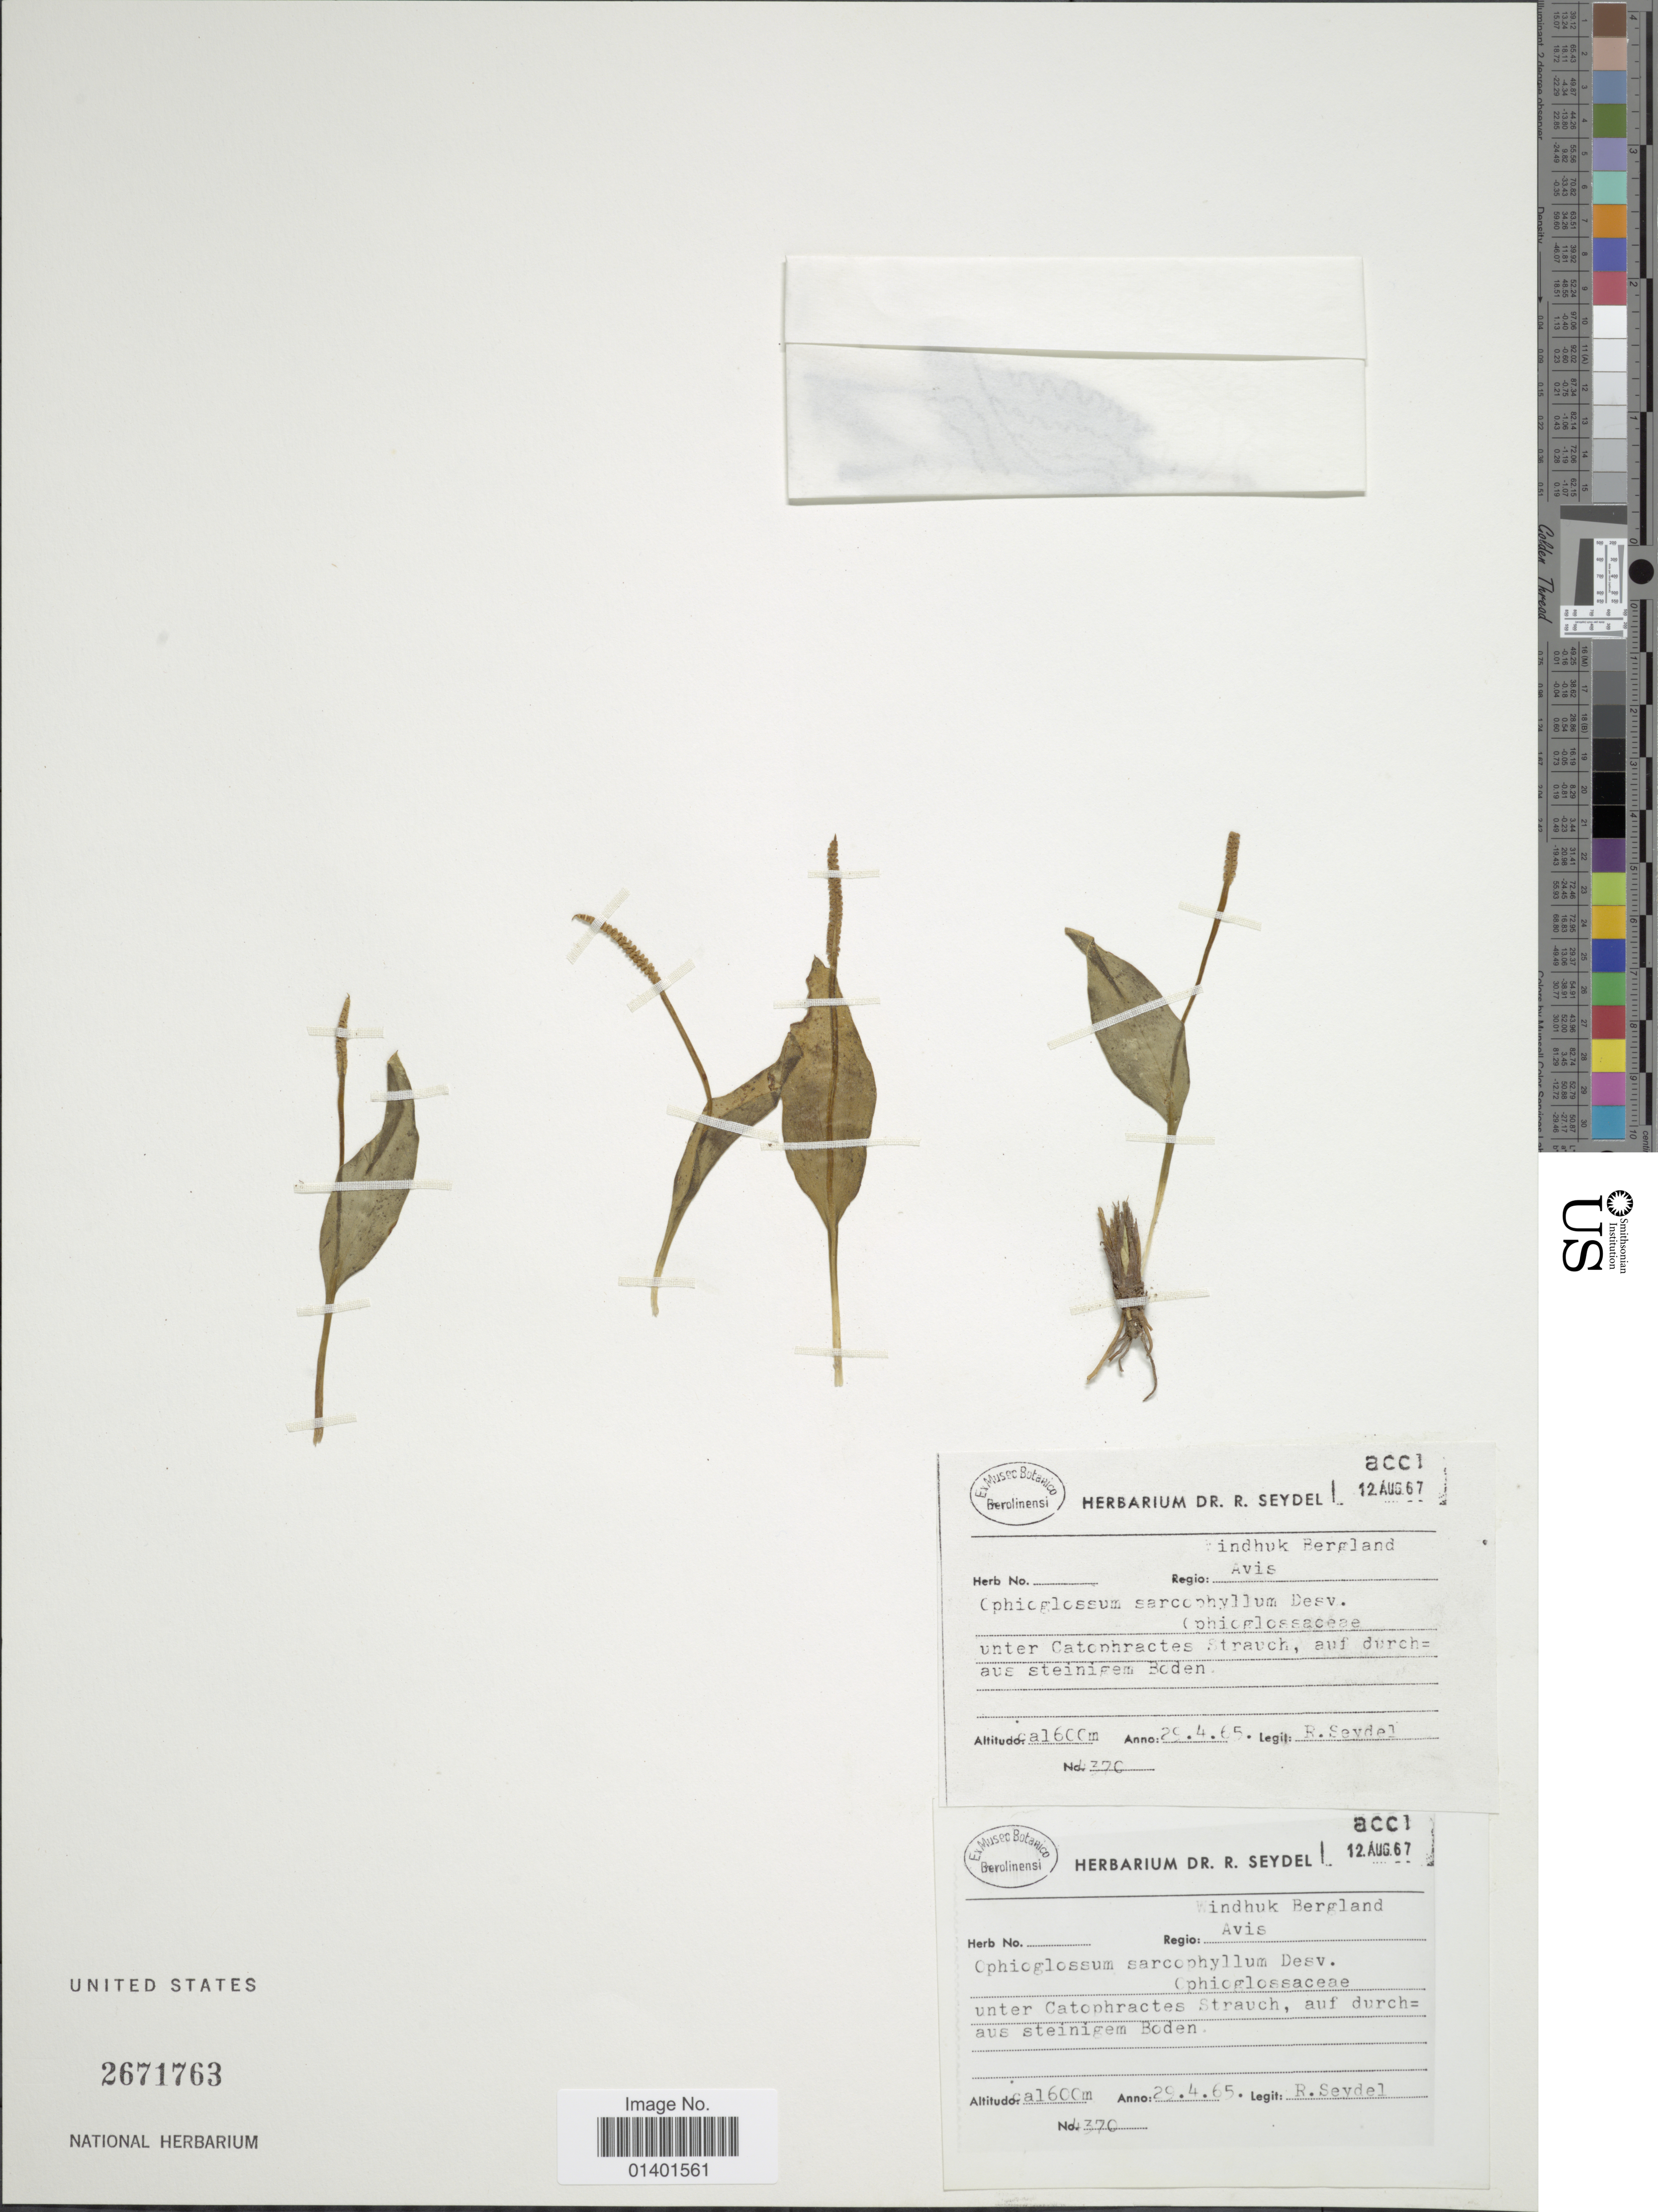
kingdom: Plantae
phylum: Tracheophyta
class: Polypodiopsida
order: Ophioglossales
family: Ophioglossaceae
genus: Ophioglossum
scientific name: Ophioglossum sarcophyllum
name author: Desv.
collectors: R. Seydel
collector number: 4370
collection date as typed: Transcribed d/m/y: 29/4/65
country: Namibia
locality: Windhuk Bergland, Avis, unter Catophracetes Strauch, auf durchs aus steinigem Boden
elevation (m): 1600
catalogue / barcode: US 2671763